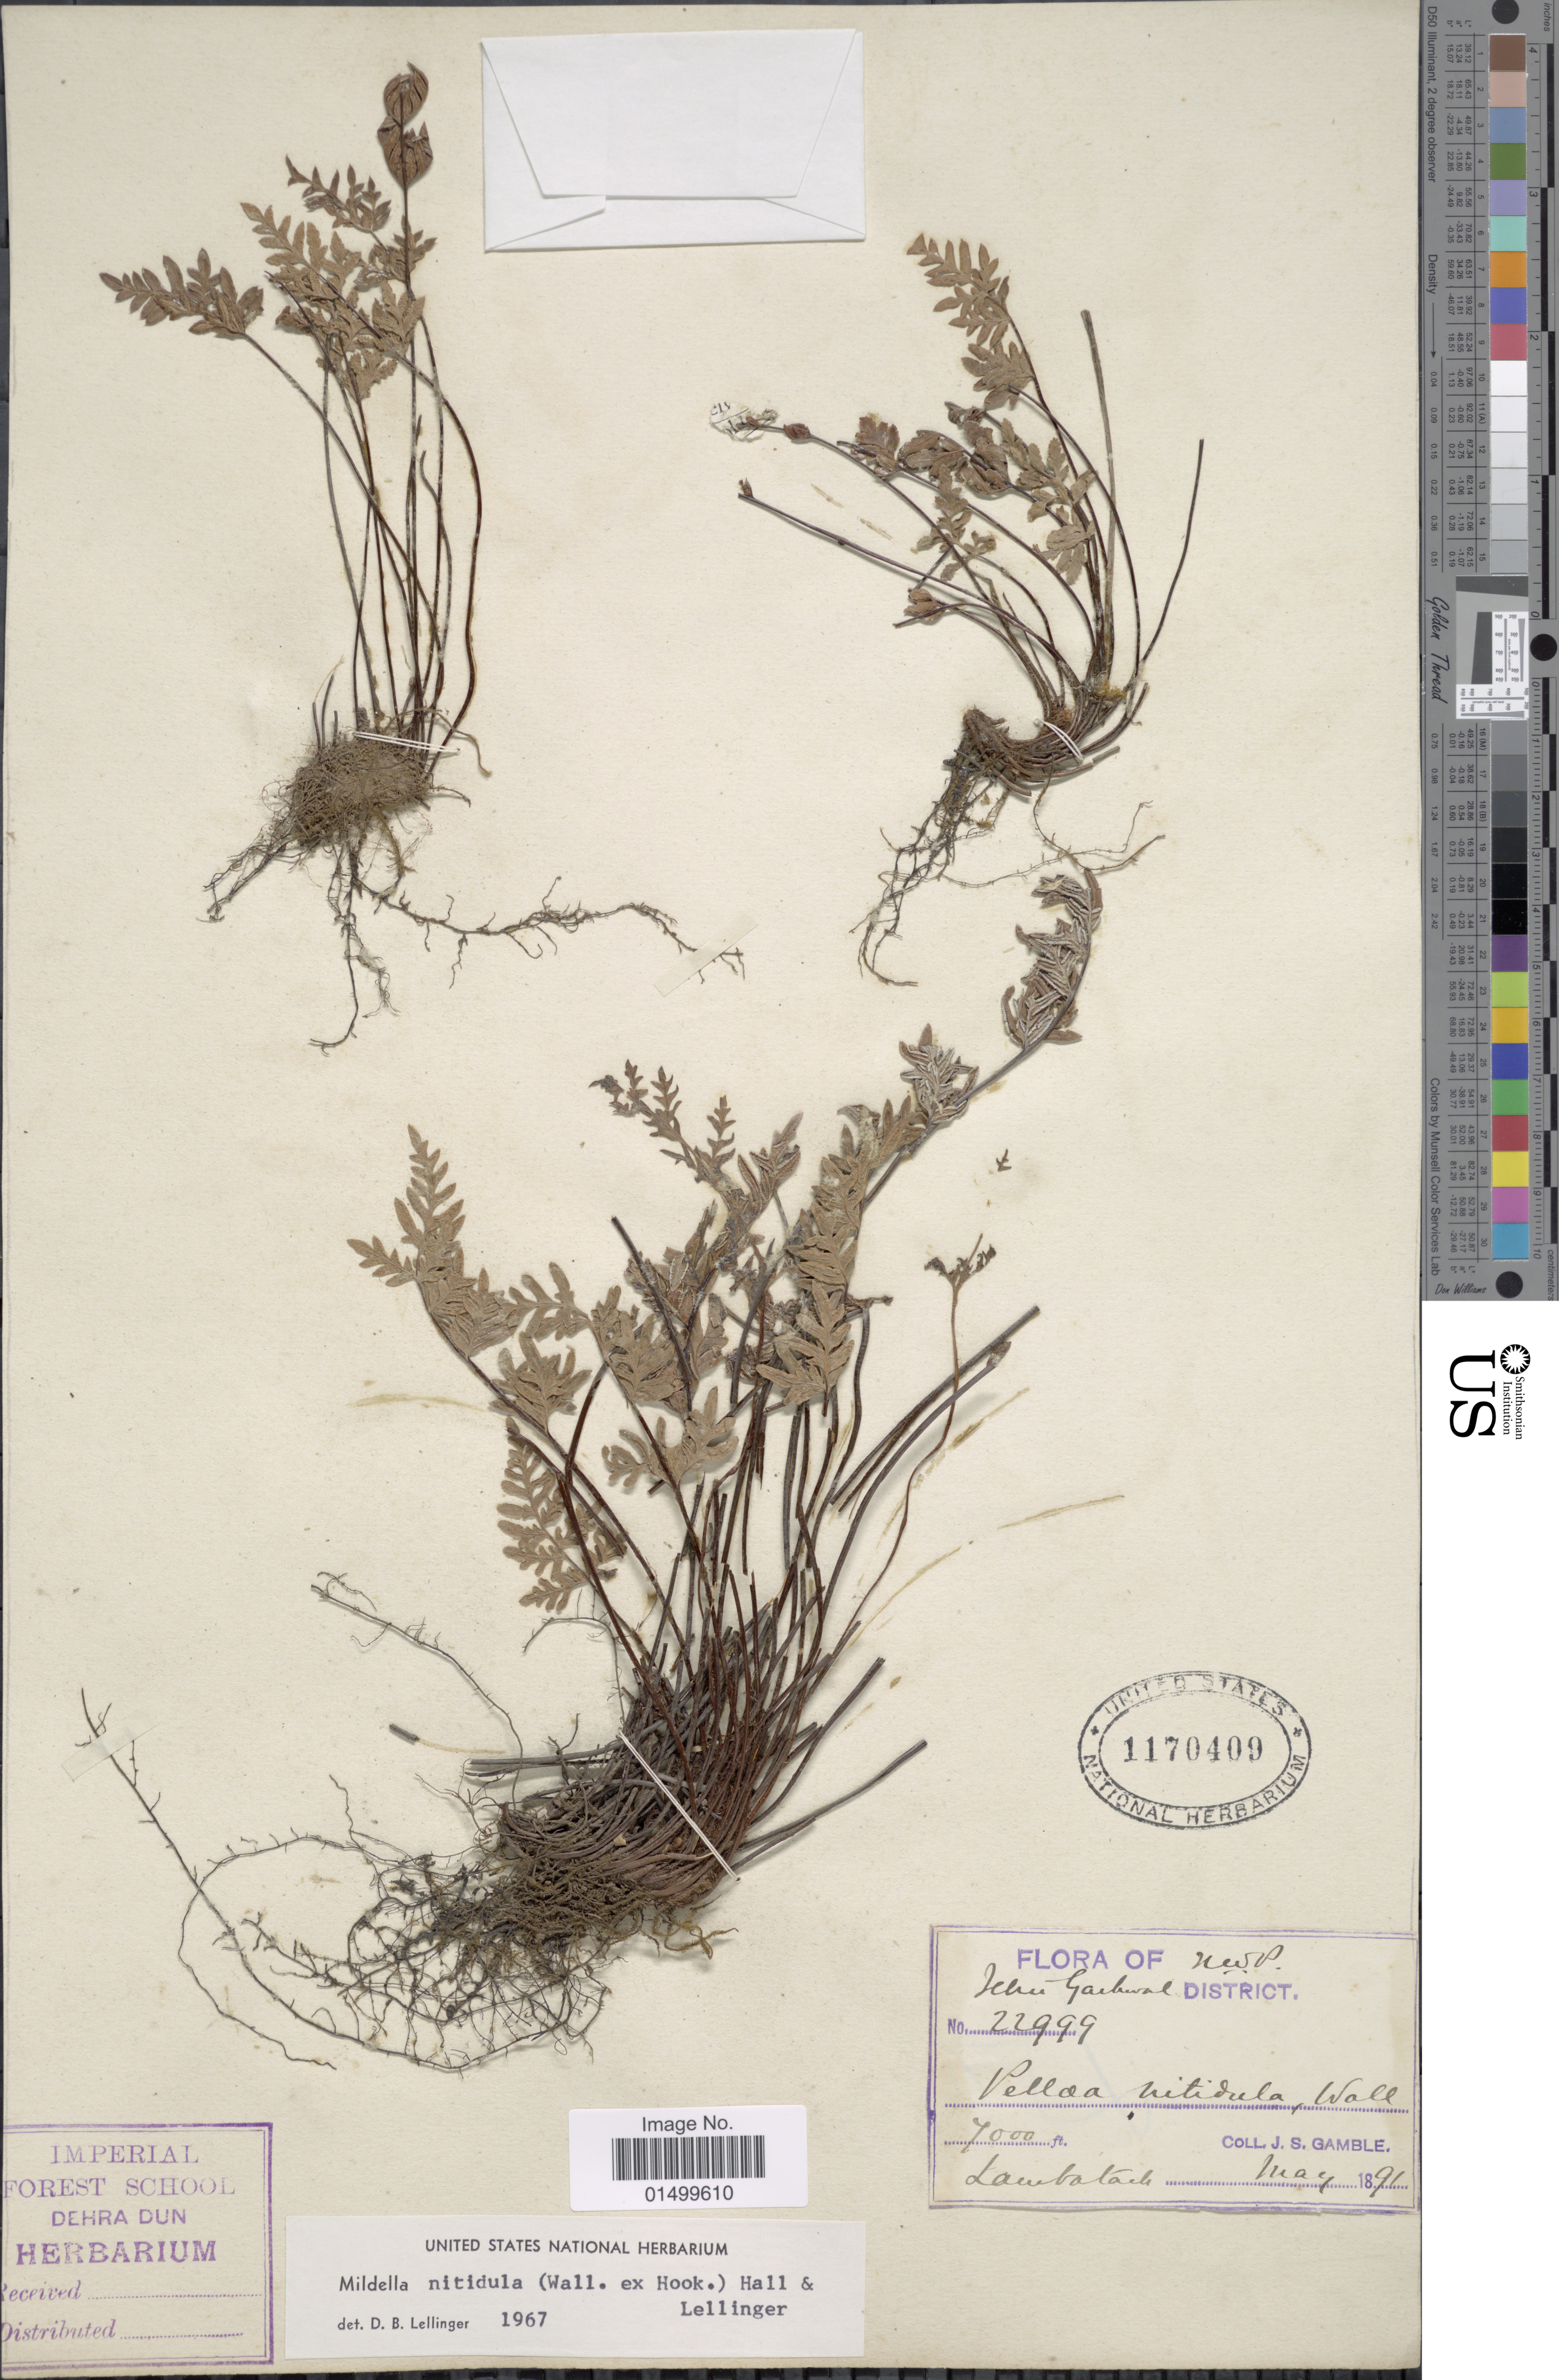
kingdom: Plantae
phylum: Tracheophyta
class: Polypodiopsida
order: Polypodiales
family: Pteridaceae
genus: Cheilanthes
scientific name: Cheilanthes nitidula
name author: Wall. ex Hook.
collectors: J. S. Gamble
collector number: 22999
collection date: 1891-05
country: India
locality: NWP, Tehri Garhwal District. Lambatach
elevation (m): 2134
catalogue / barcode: US 1170409